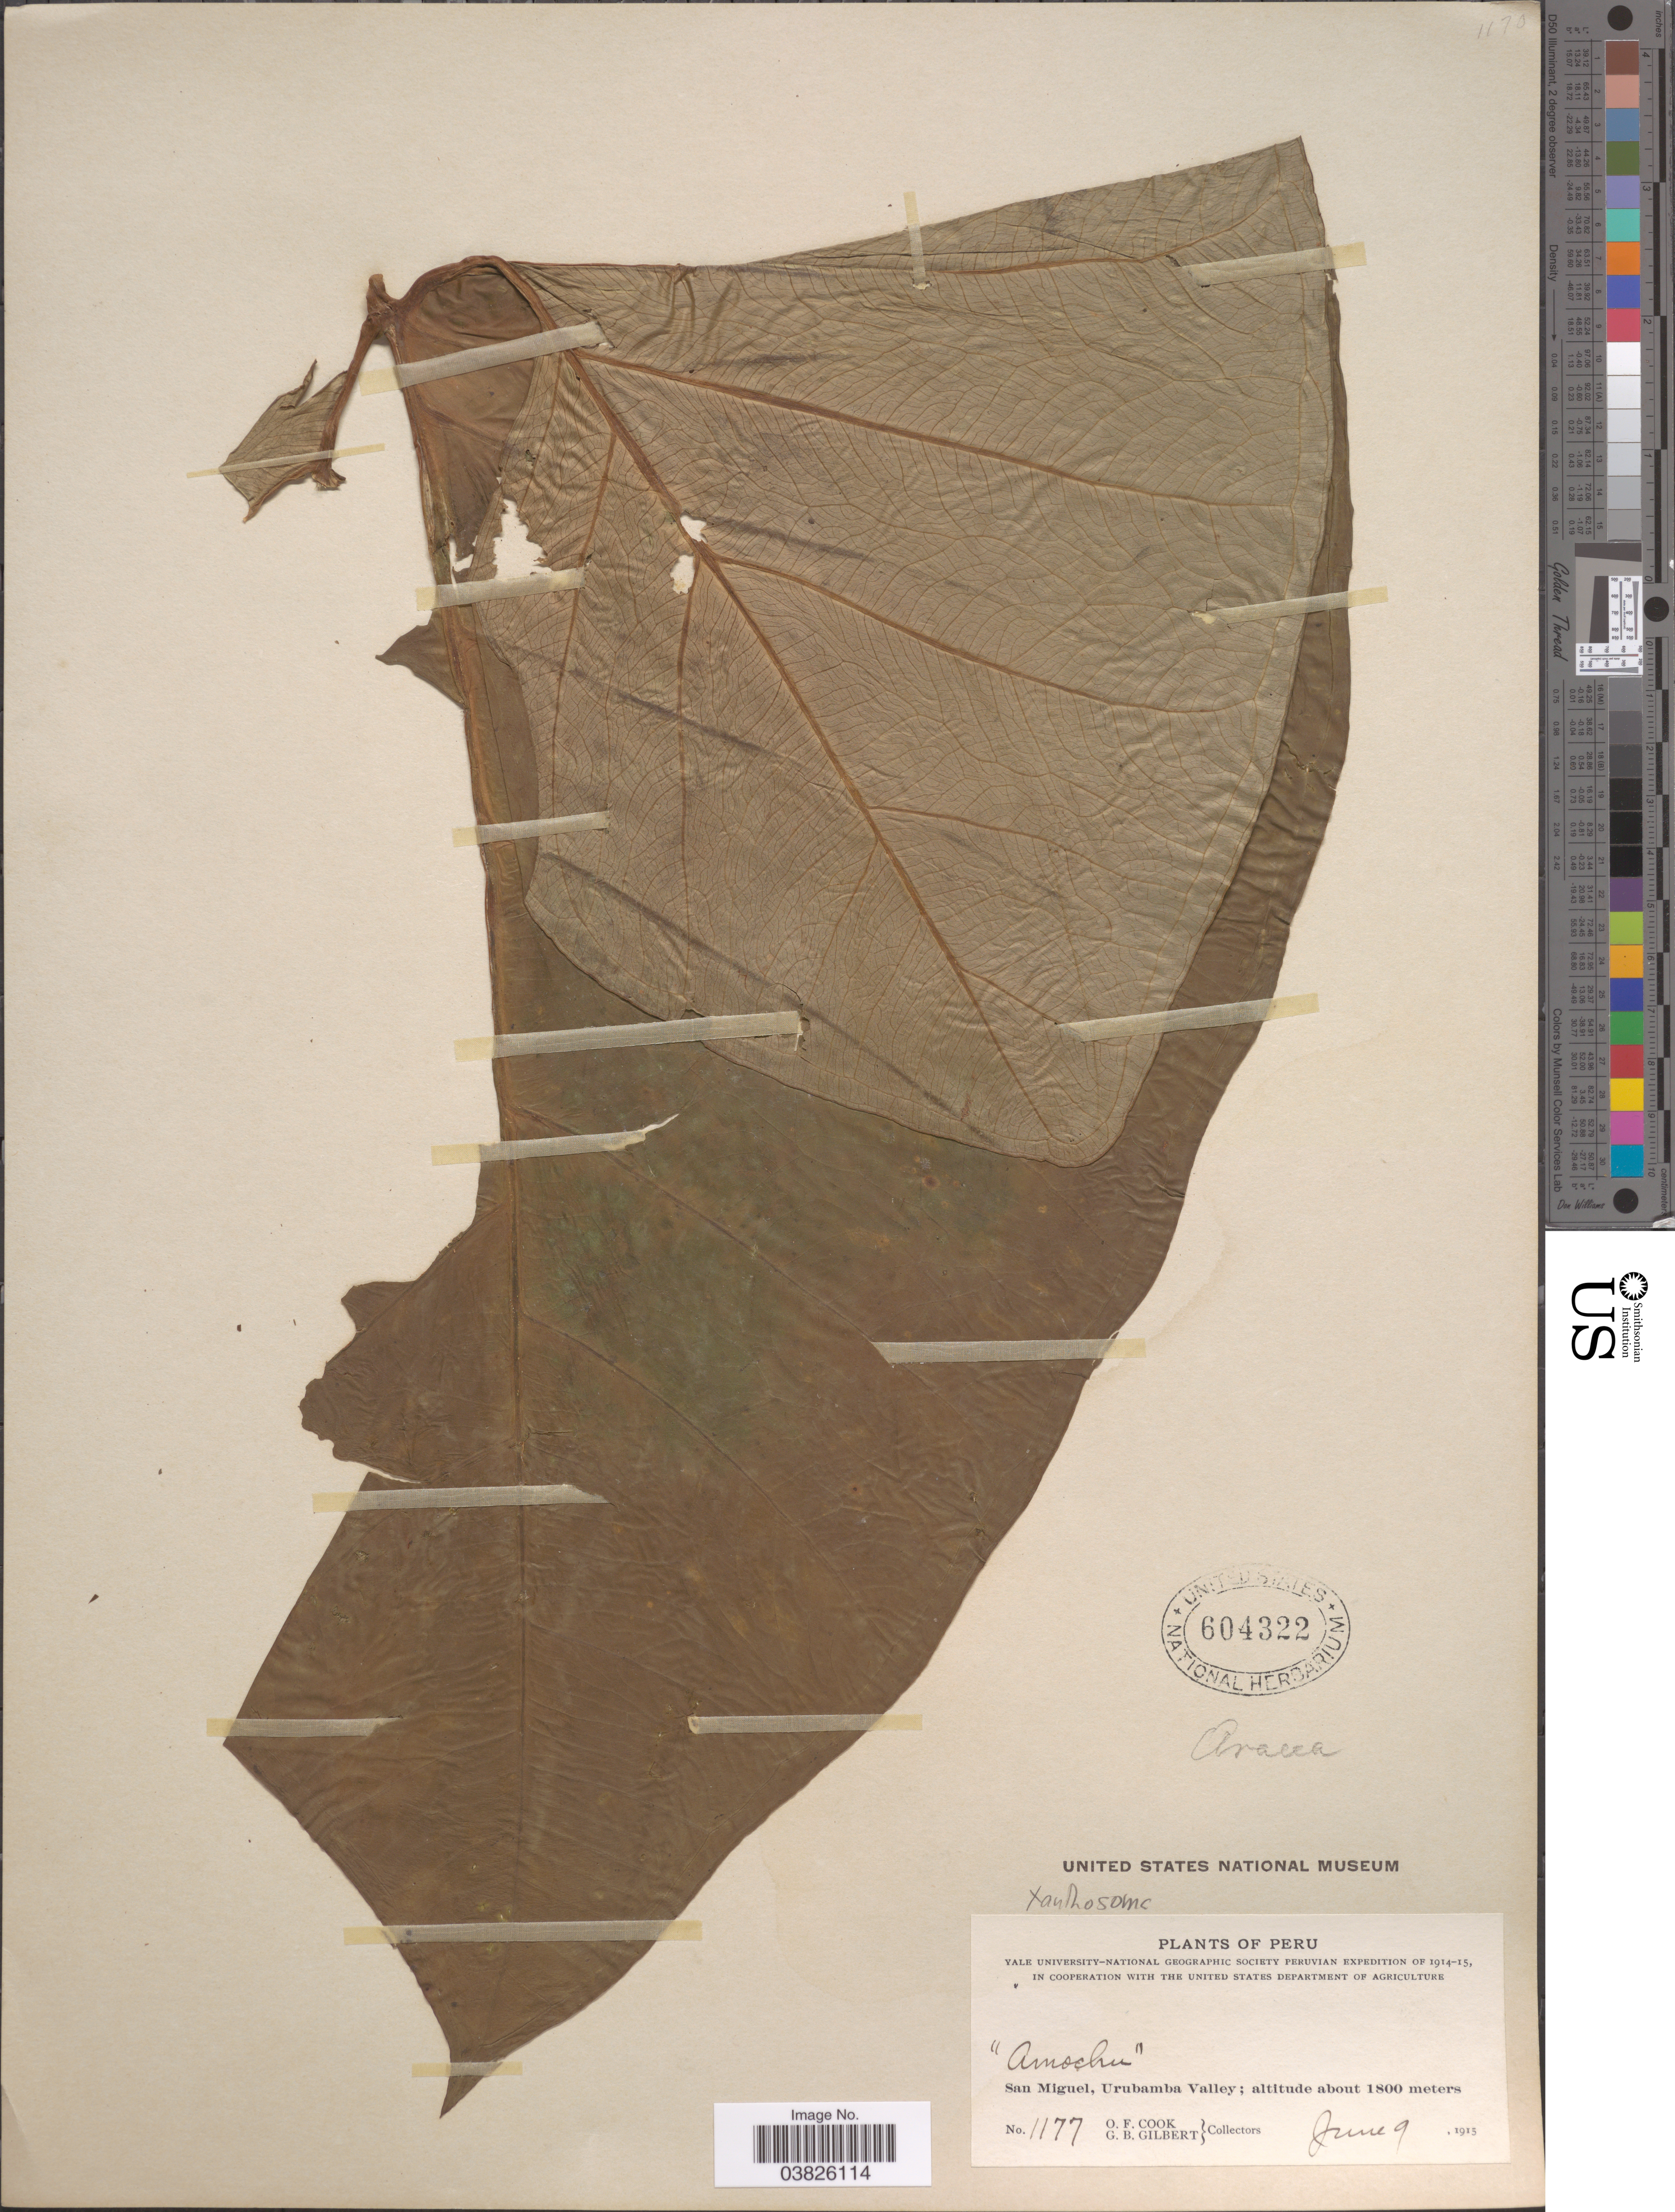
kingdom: Plantae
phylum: Tracheophyta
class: Liliopsida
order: Alismatales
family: Araceae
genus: Xanthosoma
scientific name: Xanthosoma sp.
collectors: O. F. Cook & G. B. Gilbert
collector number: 1177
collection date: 1915-06-09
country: Peru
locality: San Miguel, Urubamba Valley.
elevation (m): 1800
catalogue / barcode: US 604322